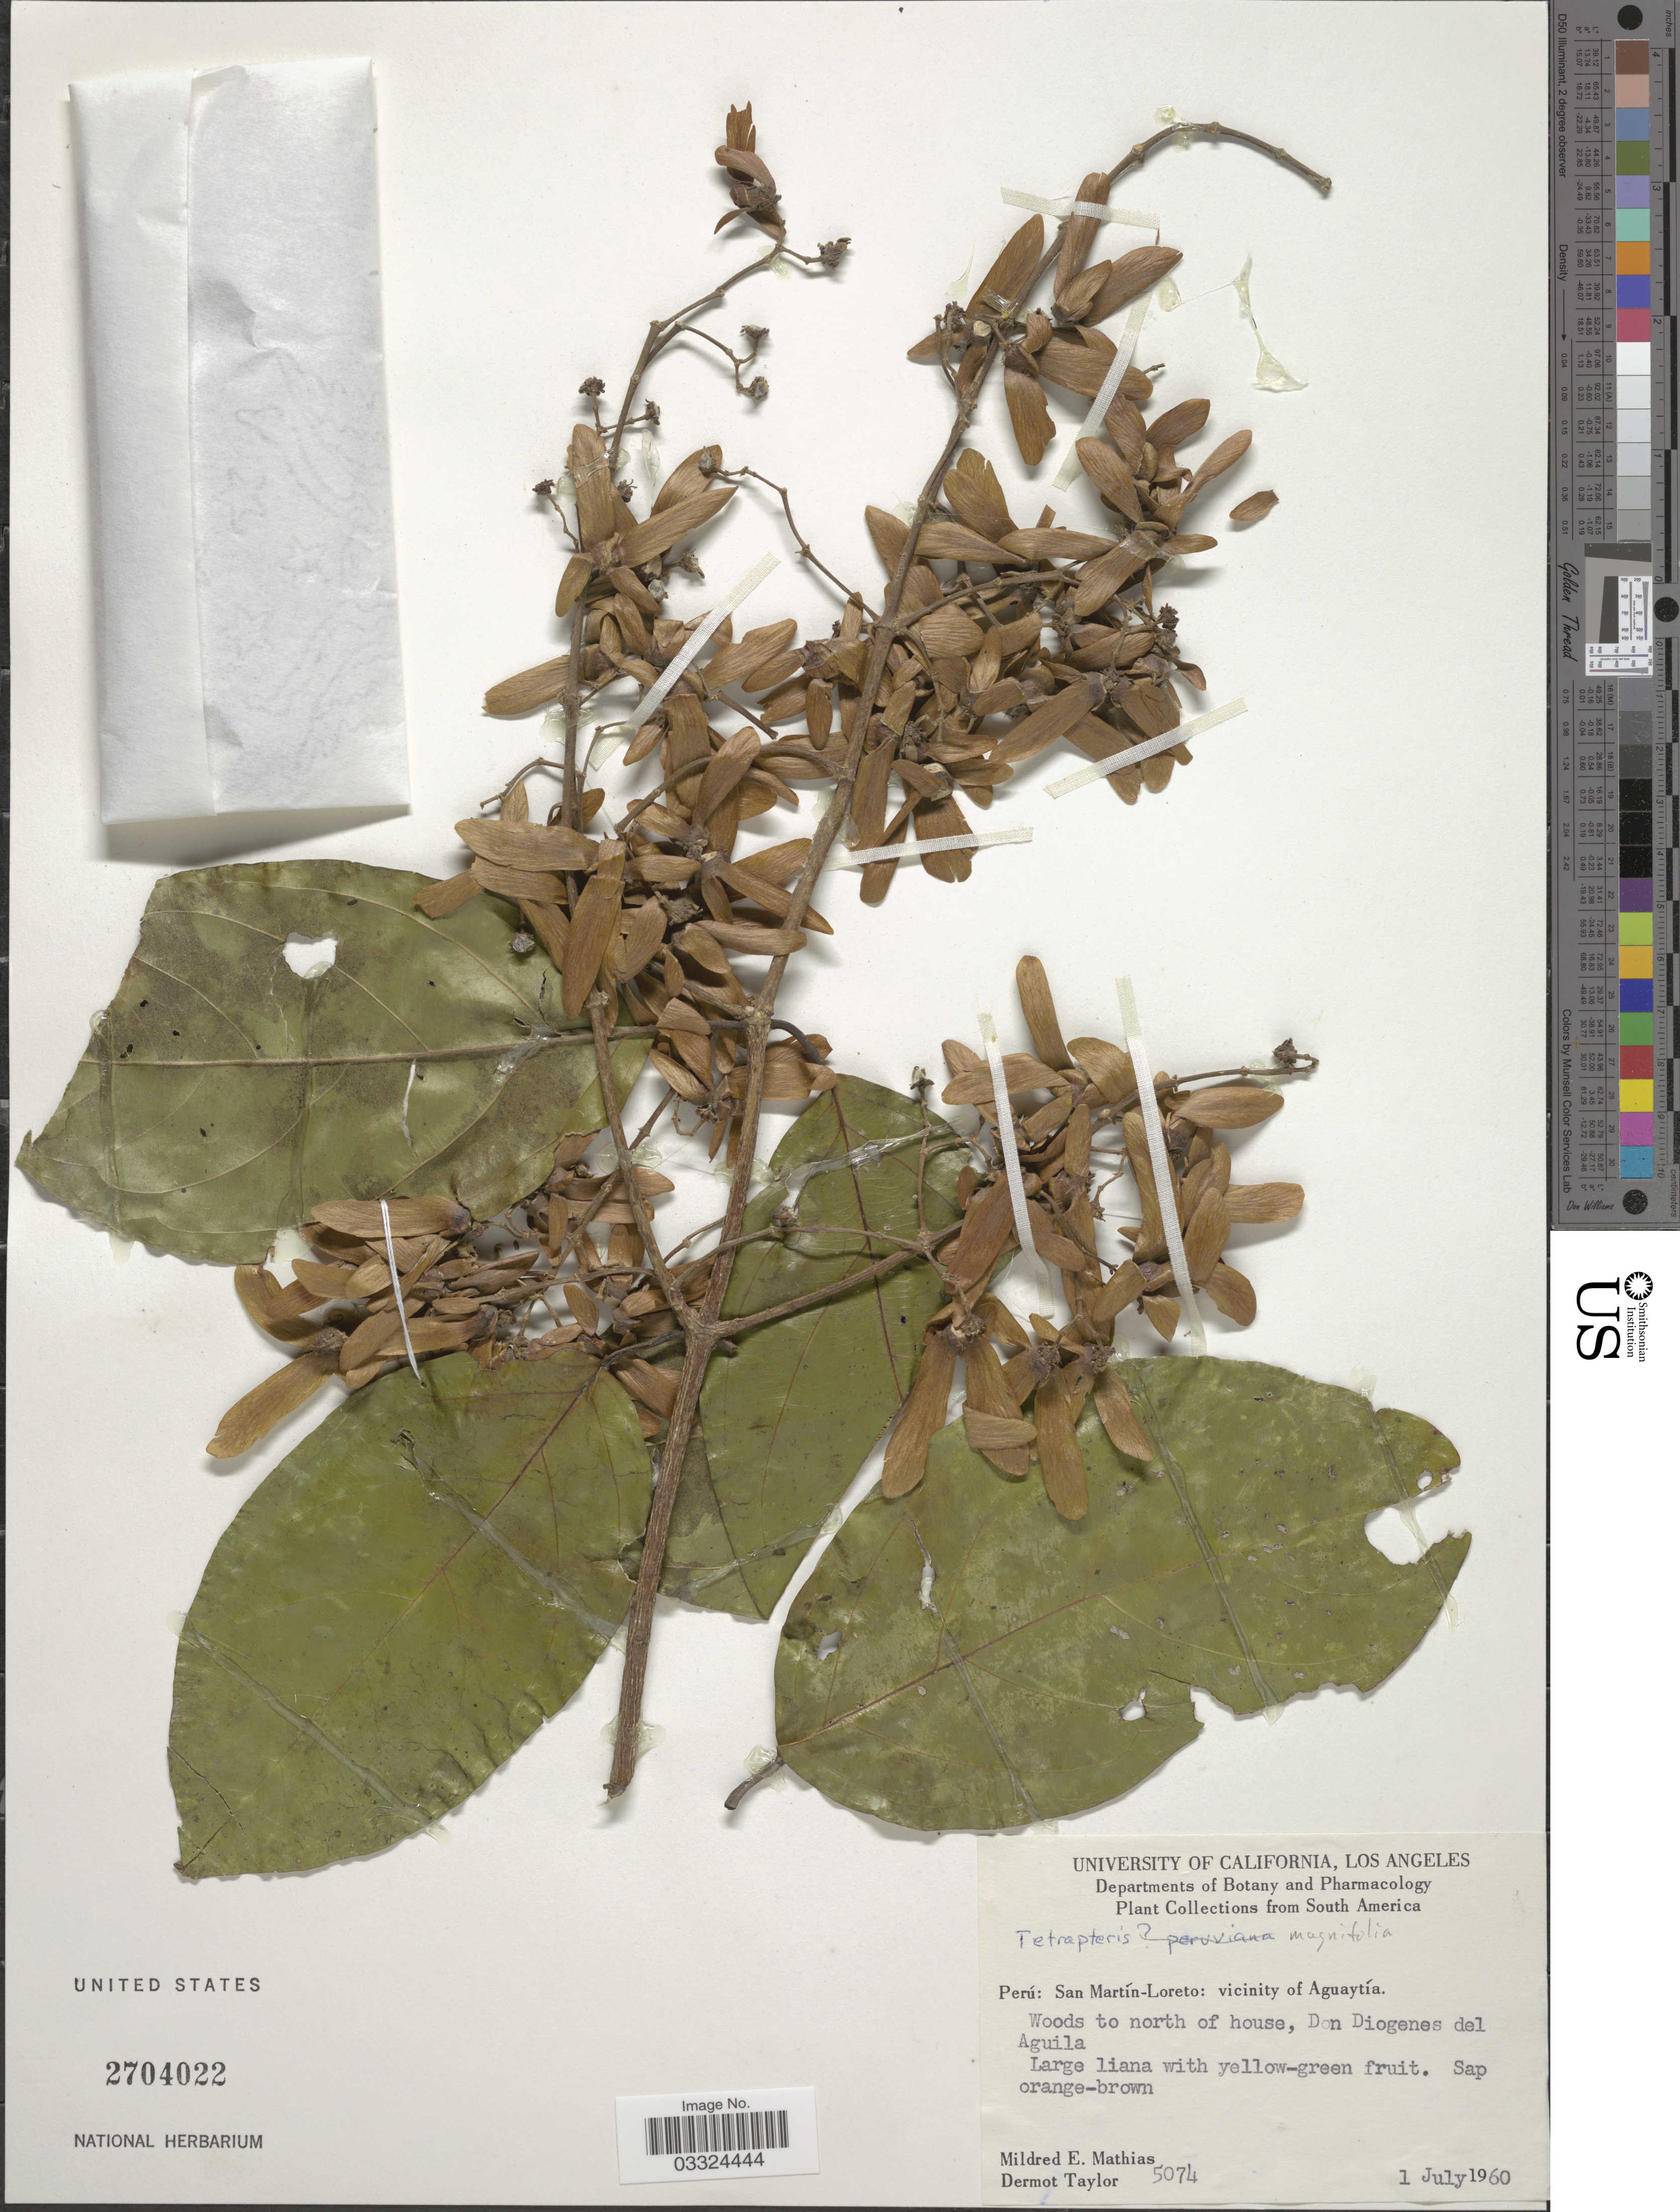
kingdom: Plantae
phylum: Tracheophyta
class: Magnoliopsida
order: Malpighiales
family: Malpighiaceae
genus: Tetrapterys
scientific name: Tetrapterys calophylla var. glabrifolia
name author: Griseb.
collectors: M. E. Mathias & D. Taylor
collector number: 5074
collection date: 1960-07-01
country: Peru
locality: San Martín-Loreto: vicinity of Aguaytía. Woods to north of house, Don Diogenes del Aguila.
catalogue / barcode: US 2704022